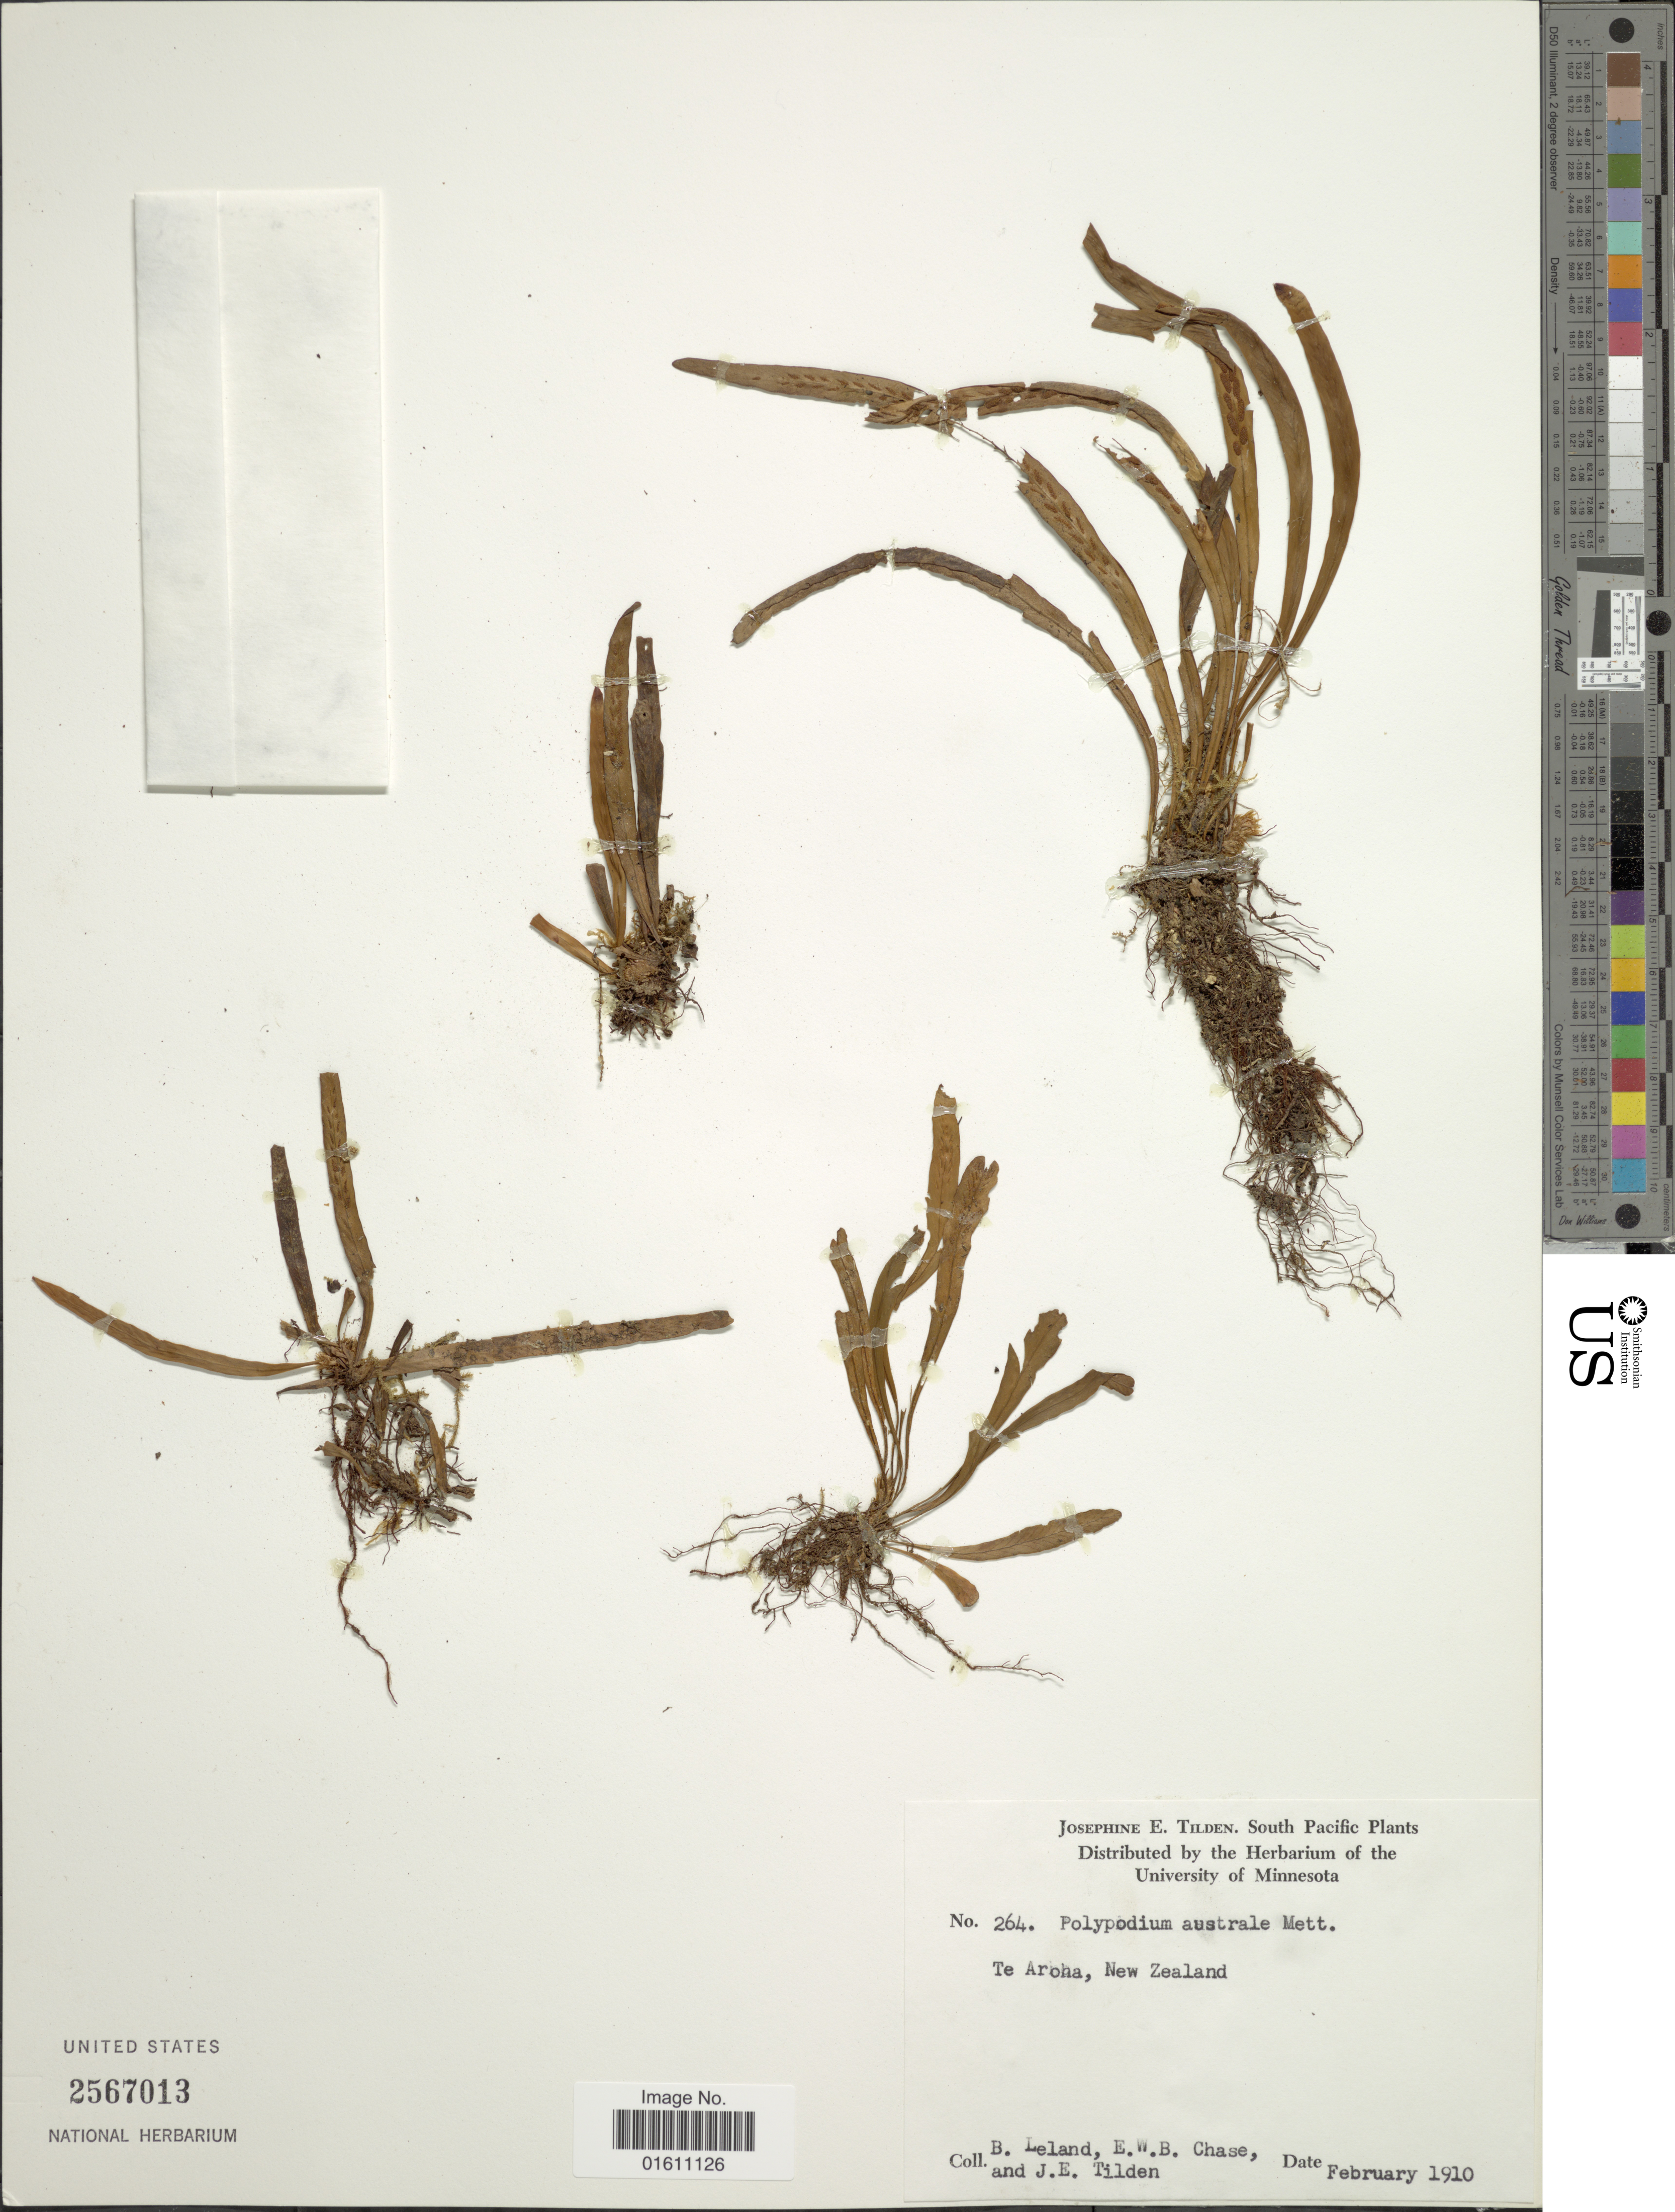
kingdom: Plantae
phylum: Tracheophyta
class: Polypodiopsida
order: Polypodiales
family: Polypodiaceae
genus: Notogrammitis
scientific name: Notogrammitis billardierei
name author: (Willd.) Parris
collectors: B. Leland, E. W. Chase & J. E. Tilden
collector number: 264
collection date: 1910-02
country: New Zealand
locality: South Pacific, Te Aroha, New Zeeland.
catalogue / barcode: US 2567013